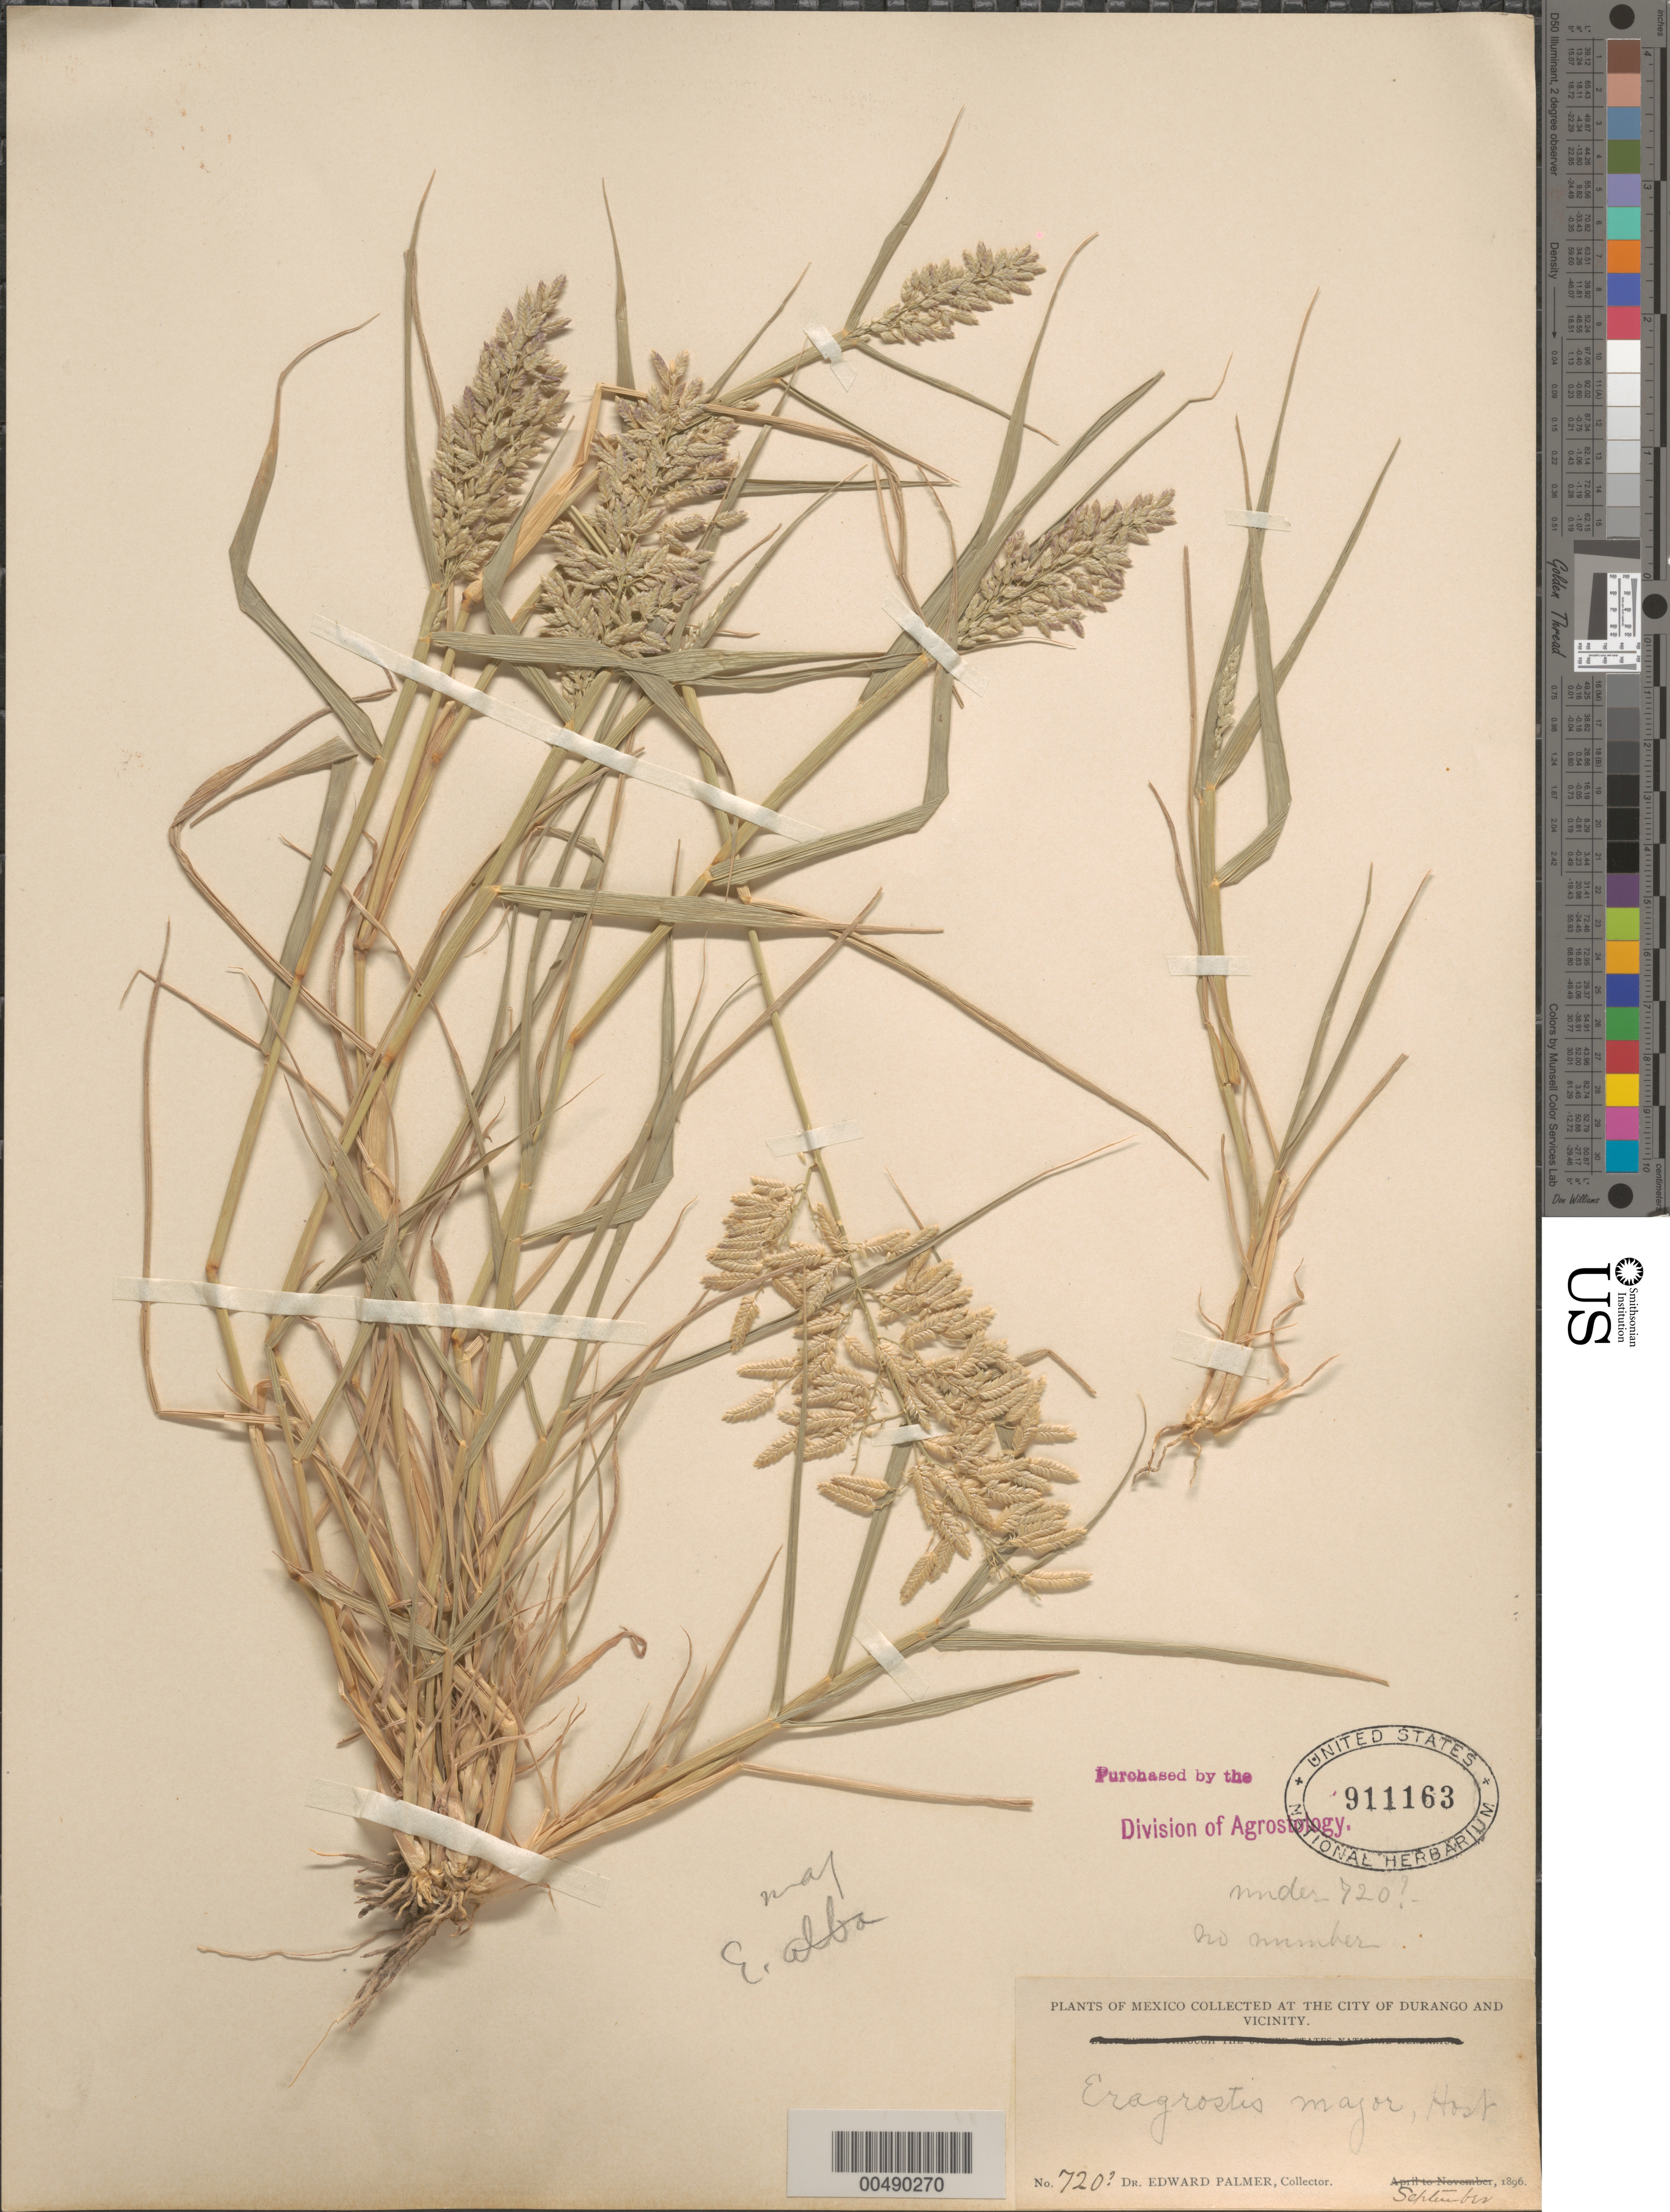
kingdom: Plantae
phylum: Tracheophyta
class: Liliopsida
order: Poales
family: Poaceae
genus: Eragrostis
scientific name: Eragrostis cilianensis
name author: (Bellardi) Vignolo ex Janch.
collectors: E. Palmer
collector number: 720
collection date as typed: Sep 1896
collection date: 1896-09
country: Mexico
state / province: Durango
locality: City of Durango and vicinity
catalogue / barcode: US 911163